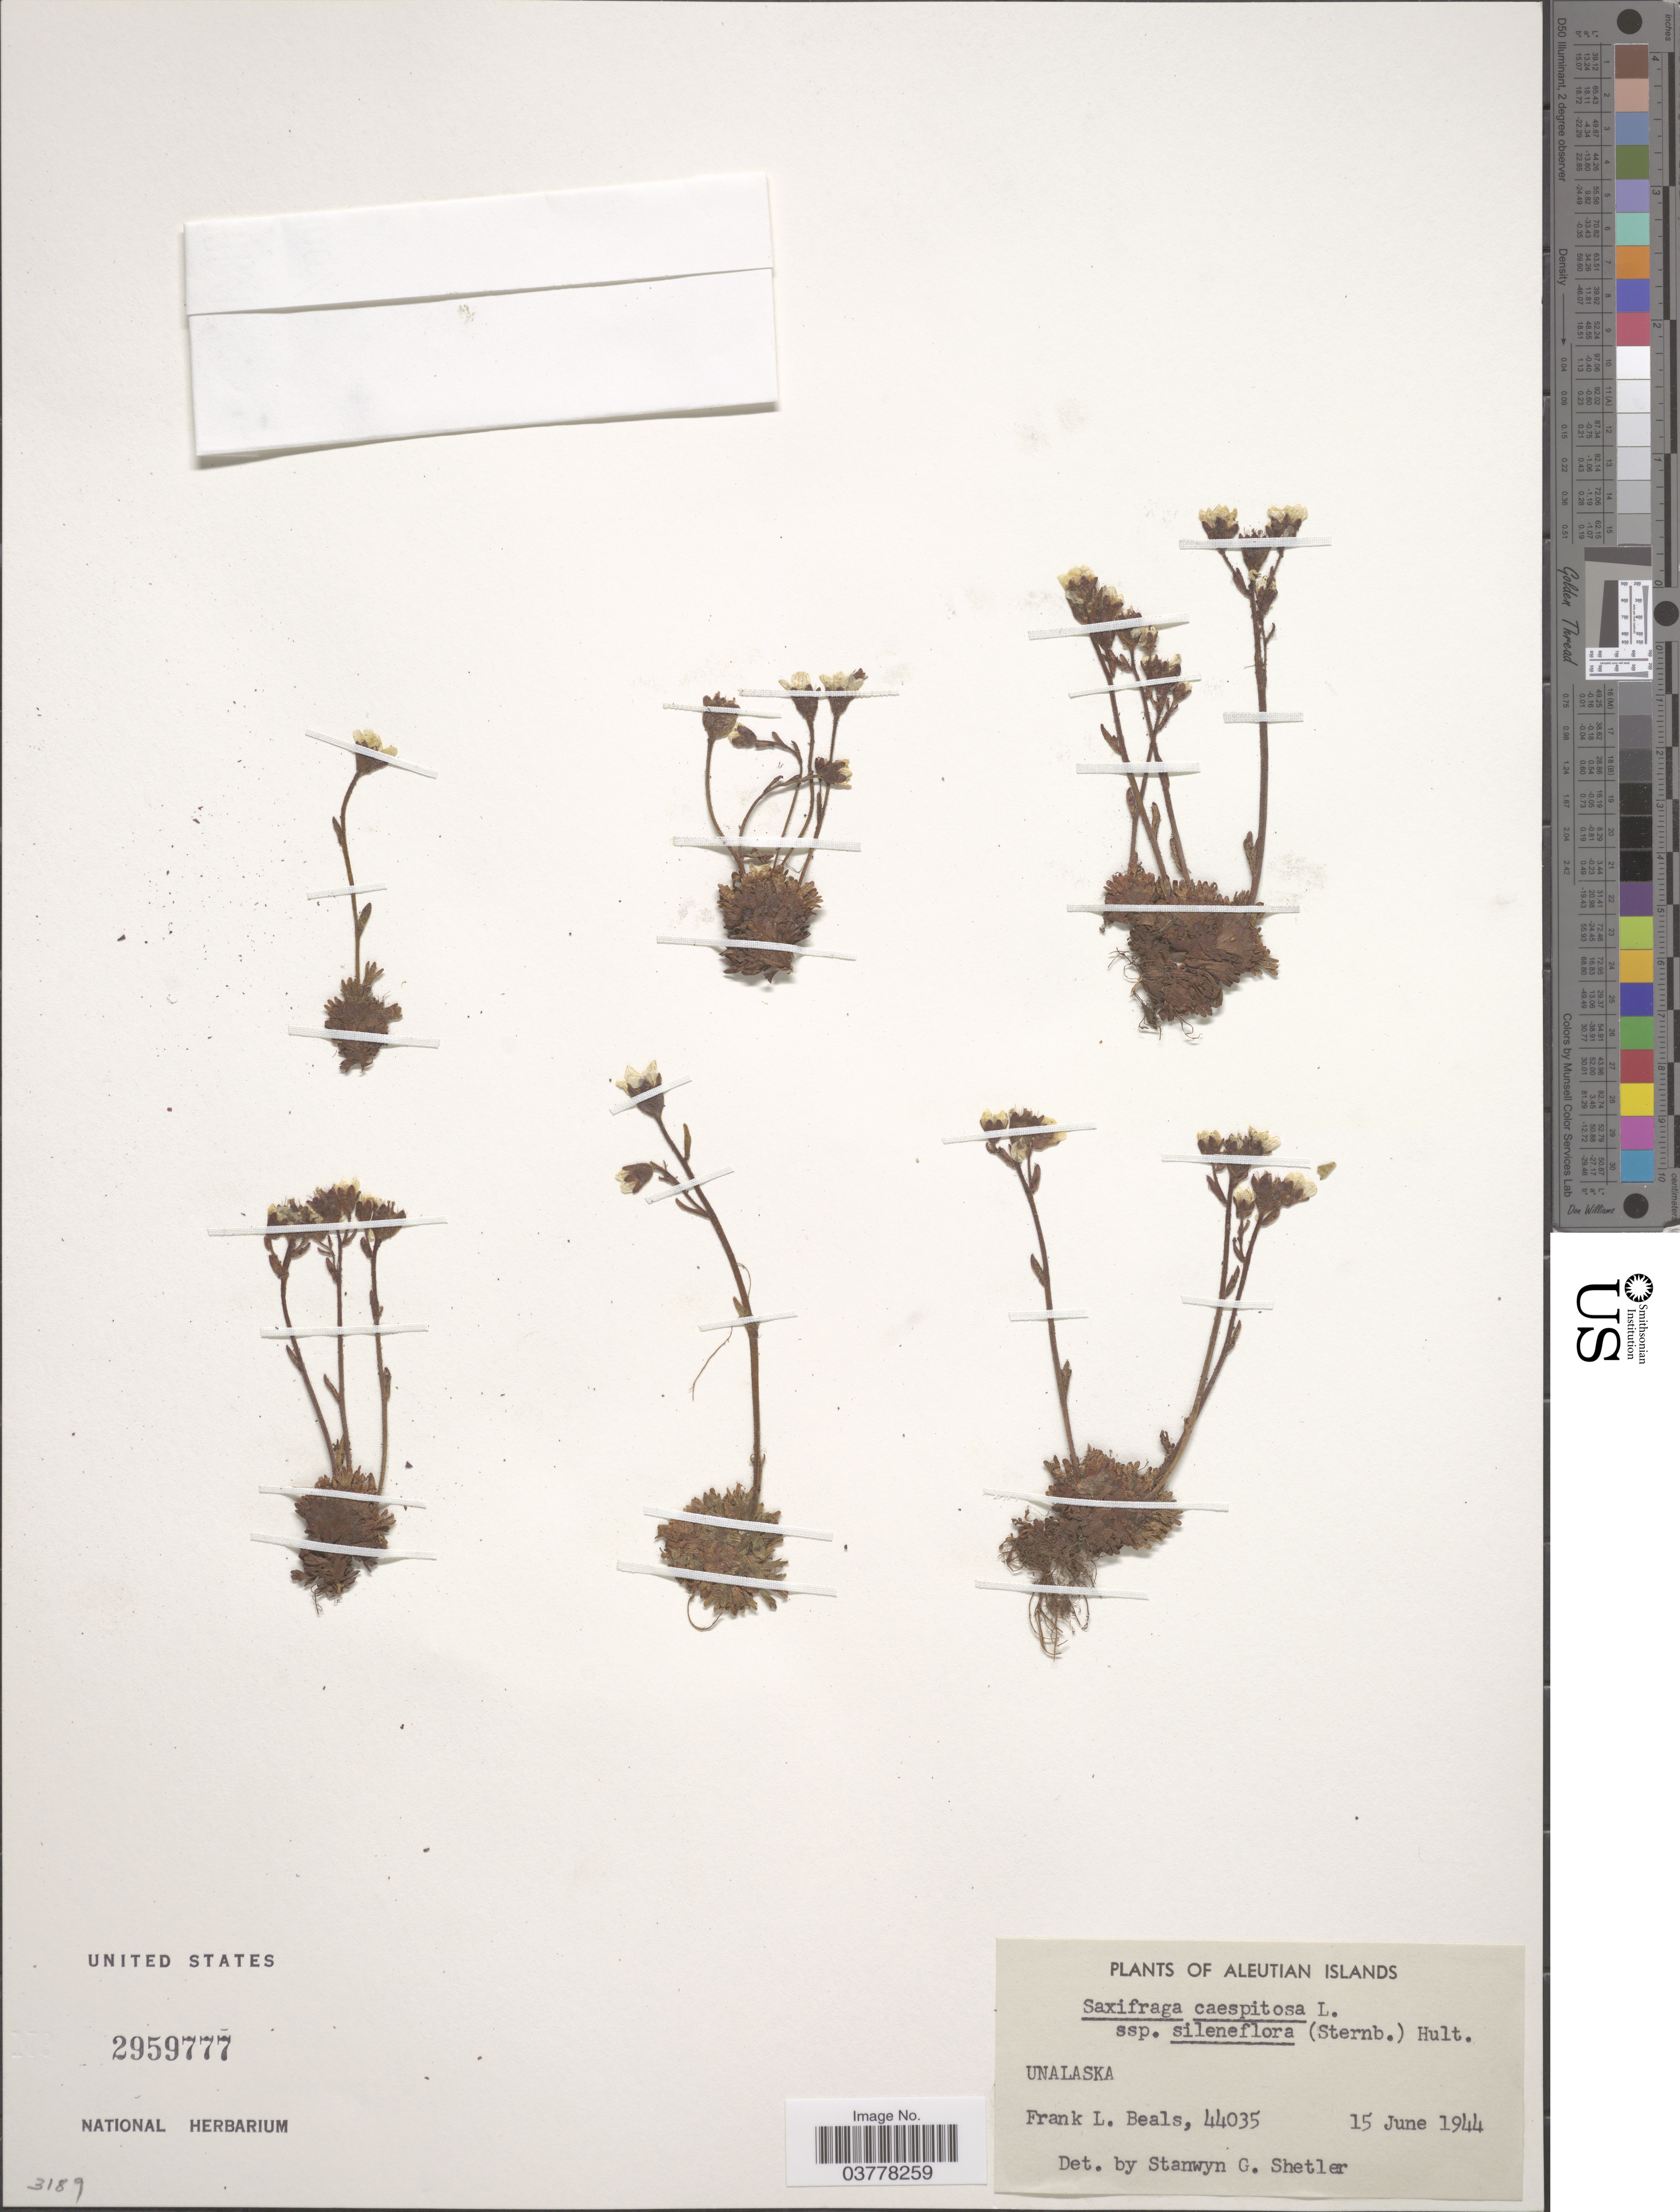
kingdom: Plantae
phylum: Tracheophyta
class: Magnoliopsida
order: Saxifragales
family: Saxifragaceae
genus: Saxifraga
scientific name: Saxifraga caespitosa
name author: L.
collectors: F. Beals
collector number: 44035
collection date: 1944-06-15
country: United States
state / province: Alaska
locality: Aleutian Islands. Unalaska.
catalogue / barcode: US 2959777